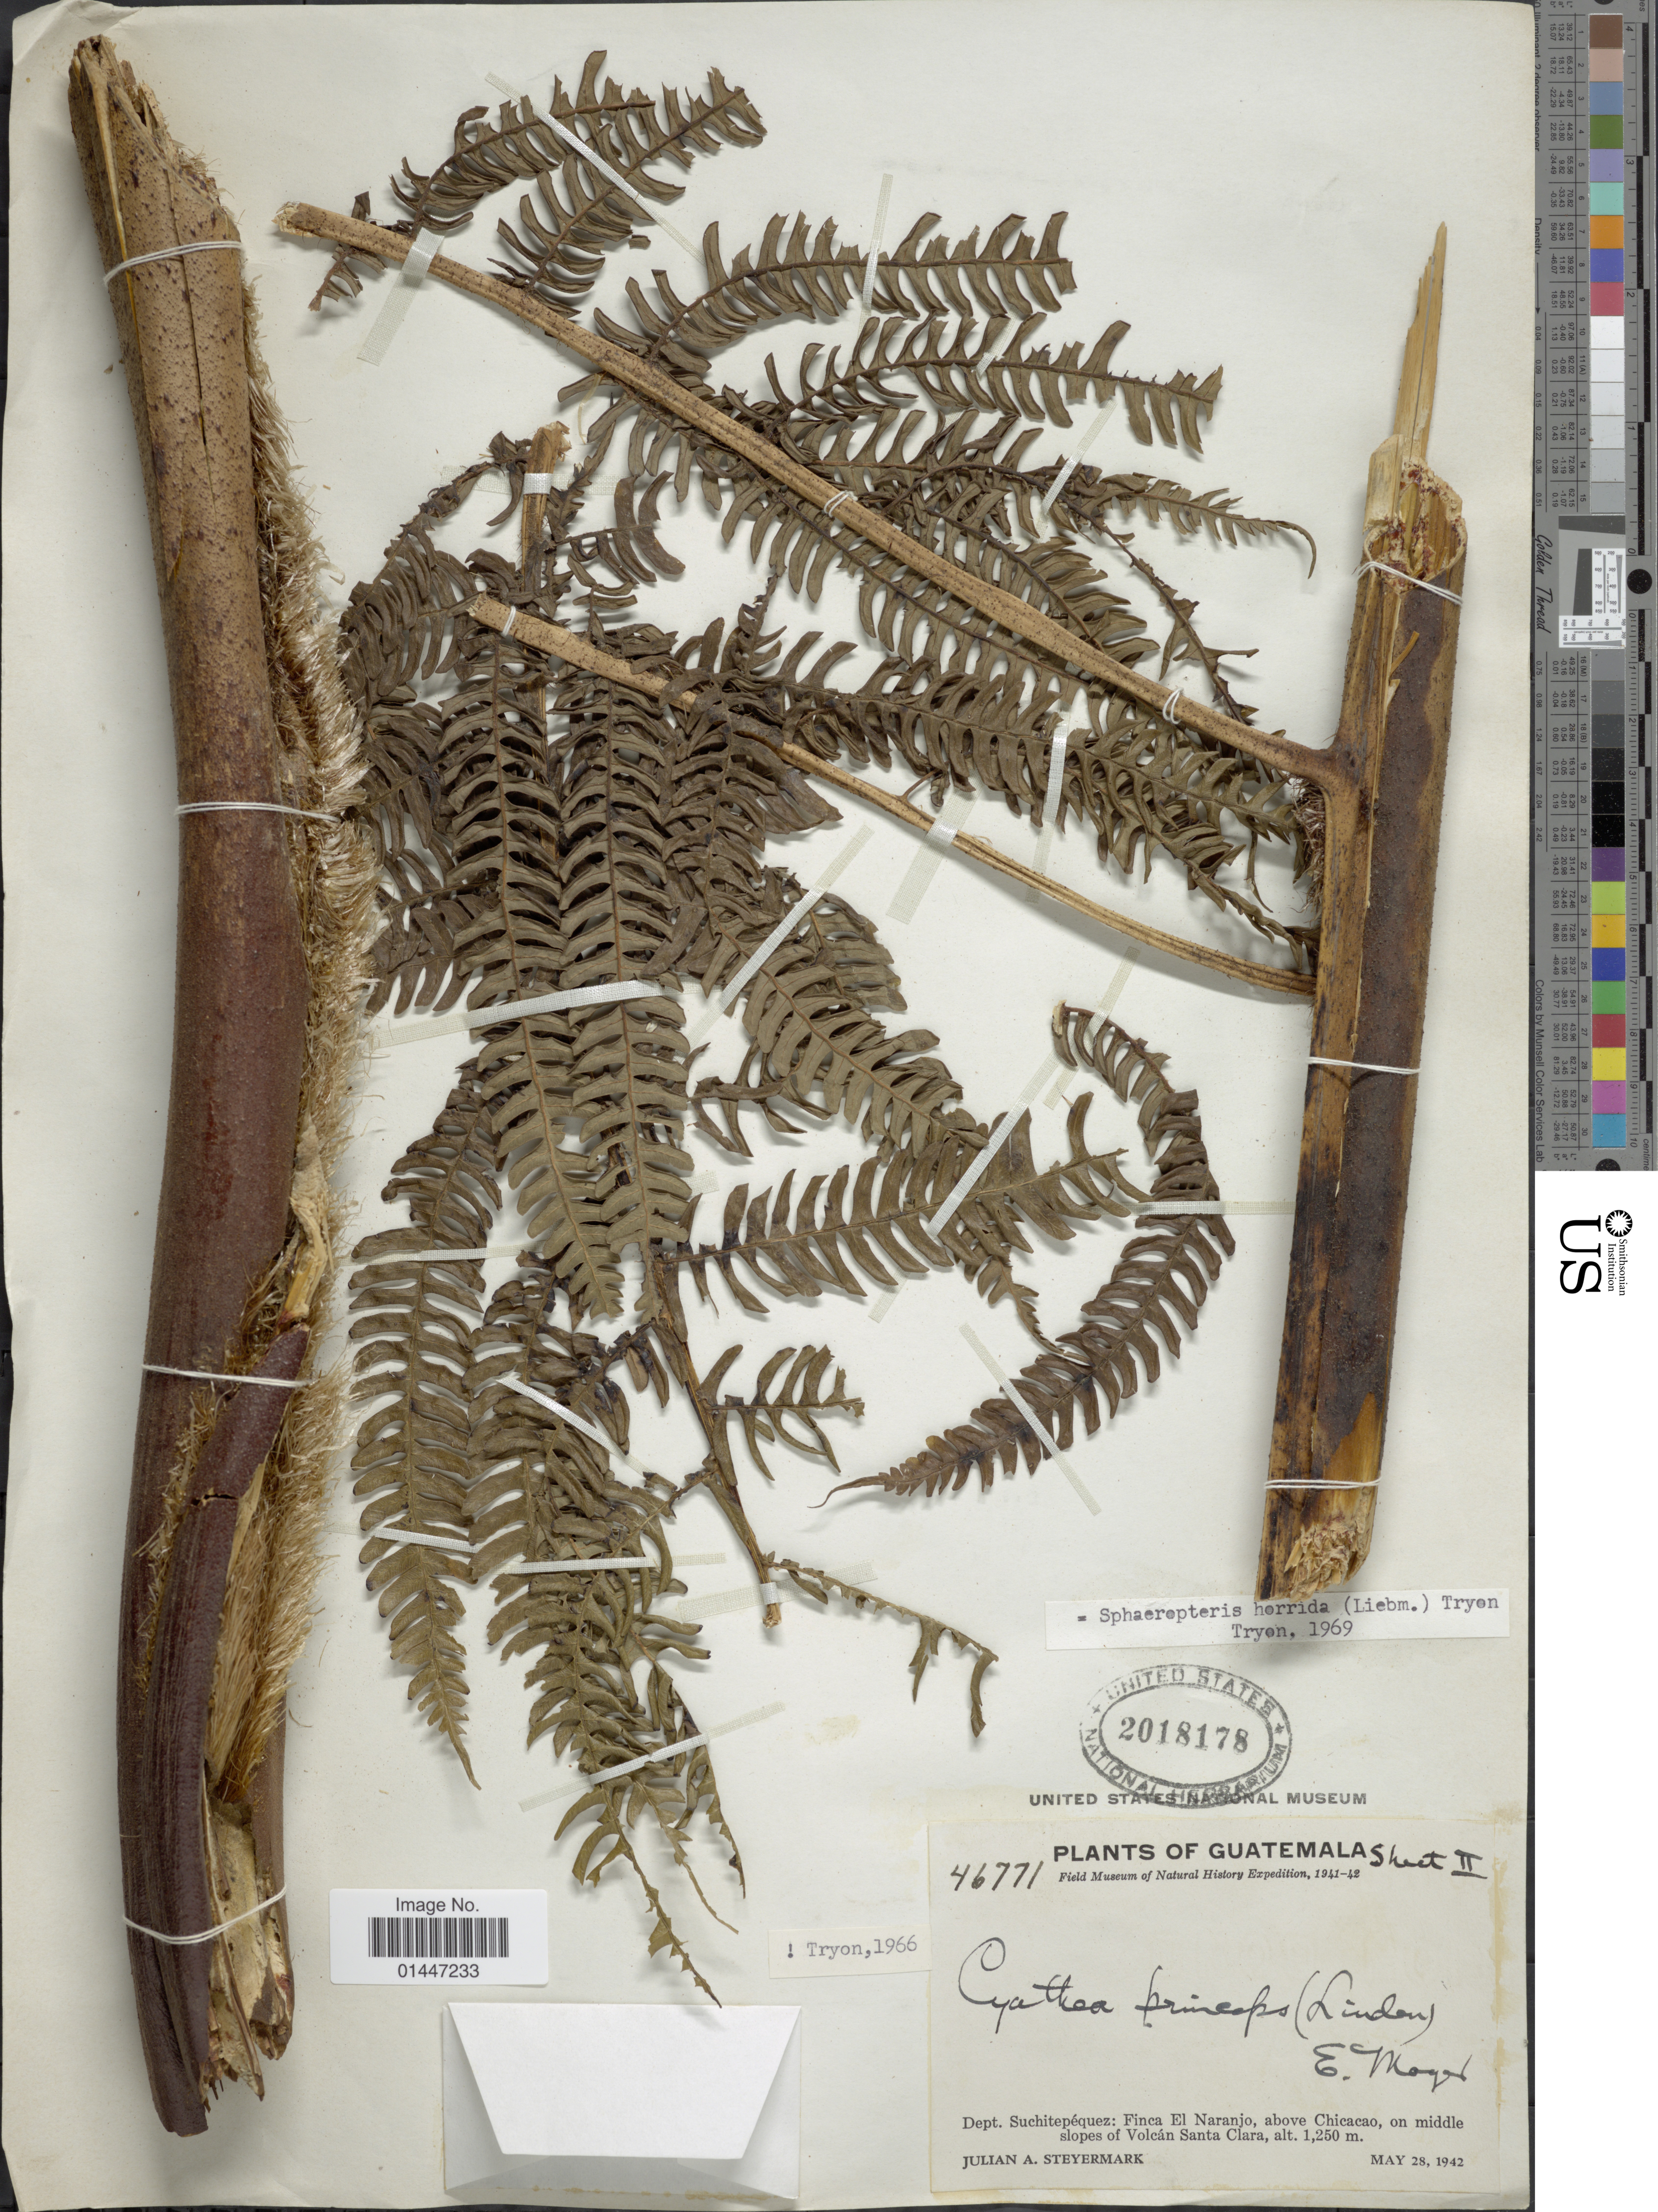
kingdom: Plantae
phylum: Tracheophyta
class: Polypodiopsida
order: Cyatheales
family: Cyatheaceae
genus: Sphaeropteris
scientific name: Sphaeropteris horrida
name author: (Liebm.) R.M. Tryon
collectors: J. Steyermark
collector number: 46771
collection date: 1942-05-28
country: Guatemala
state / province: Suchitepéquez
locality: Dept. Suchitepequez: Finca El Naranjo, above Chicacao, on middle slopes of Volcan Santa Clara.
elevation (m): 1250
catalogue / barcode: US 2018178